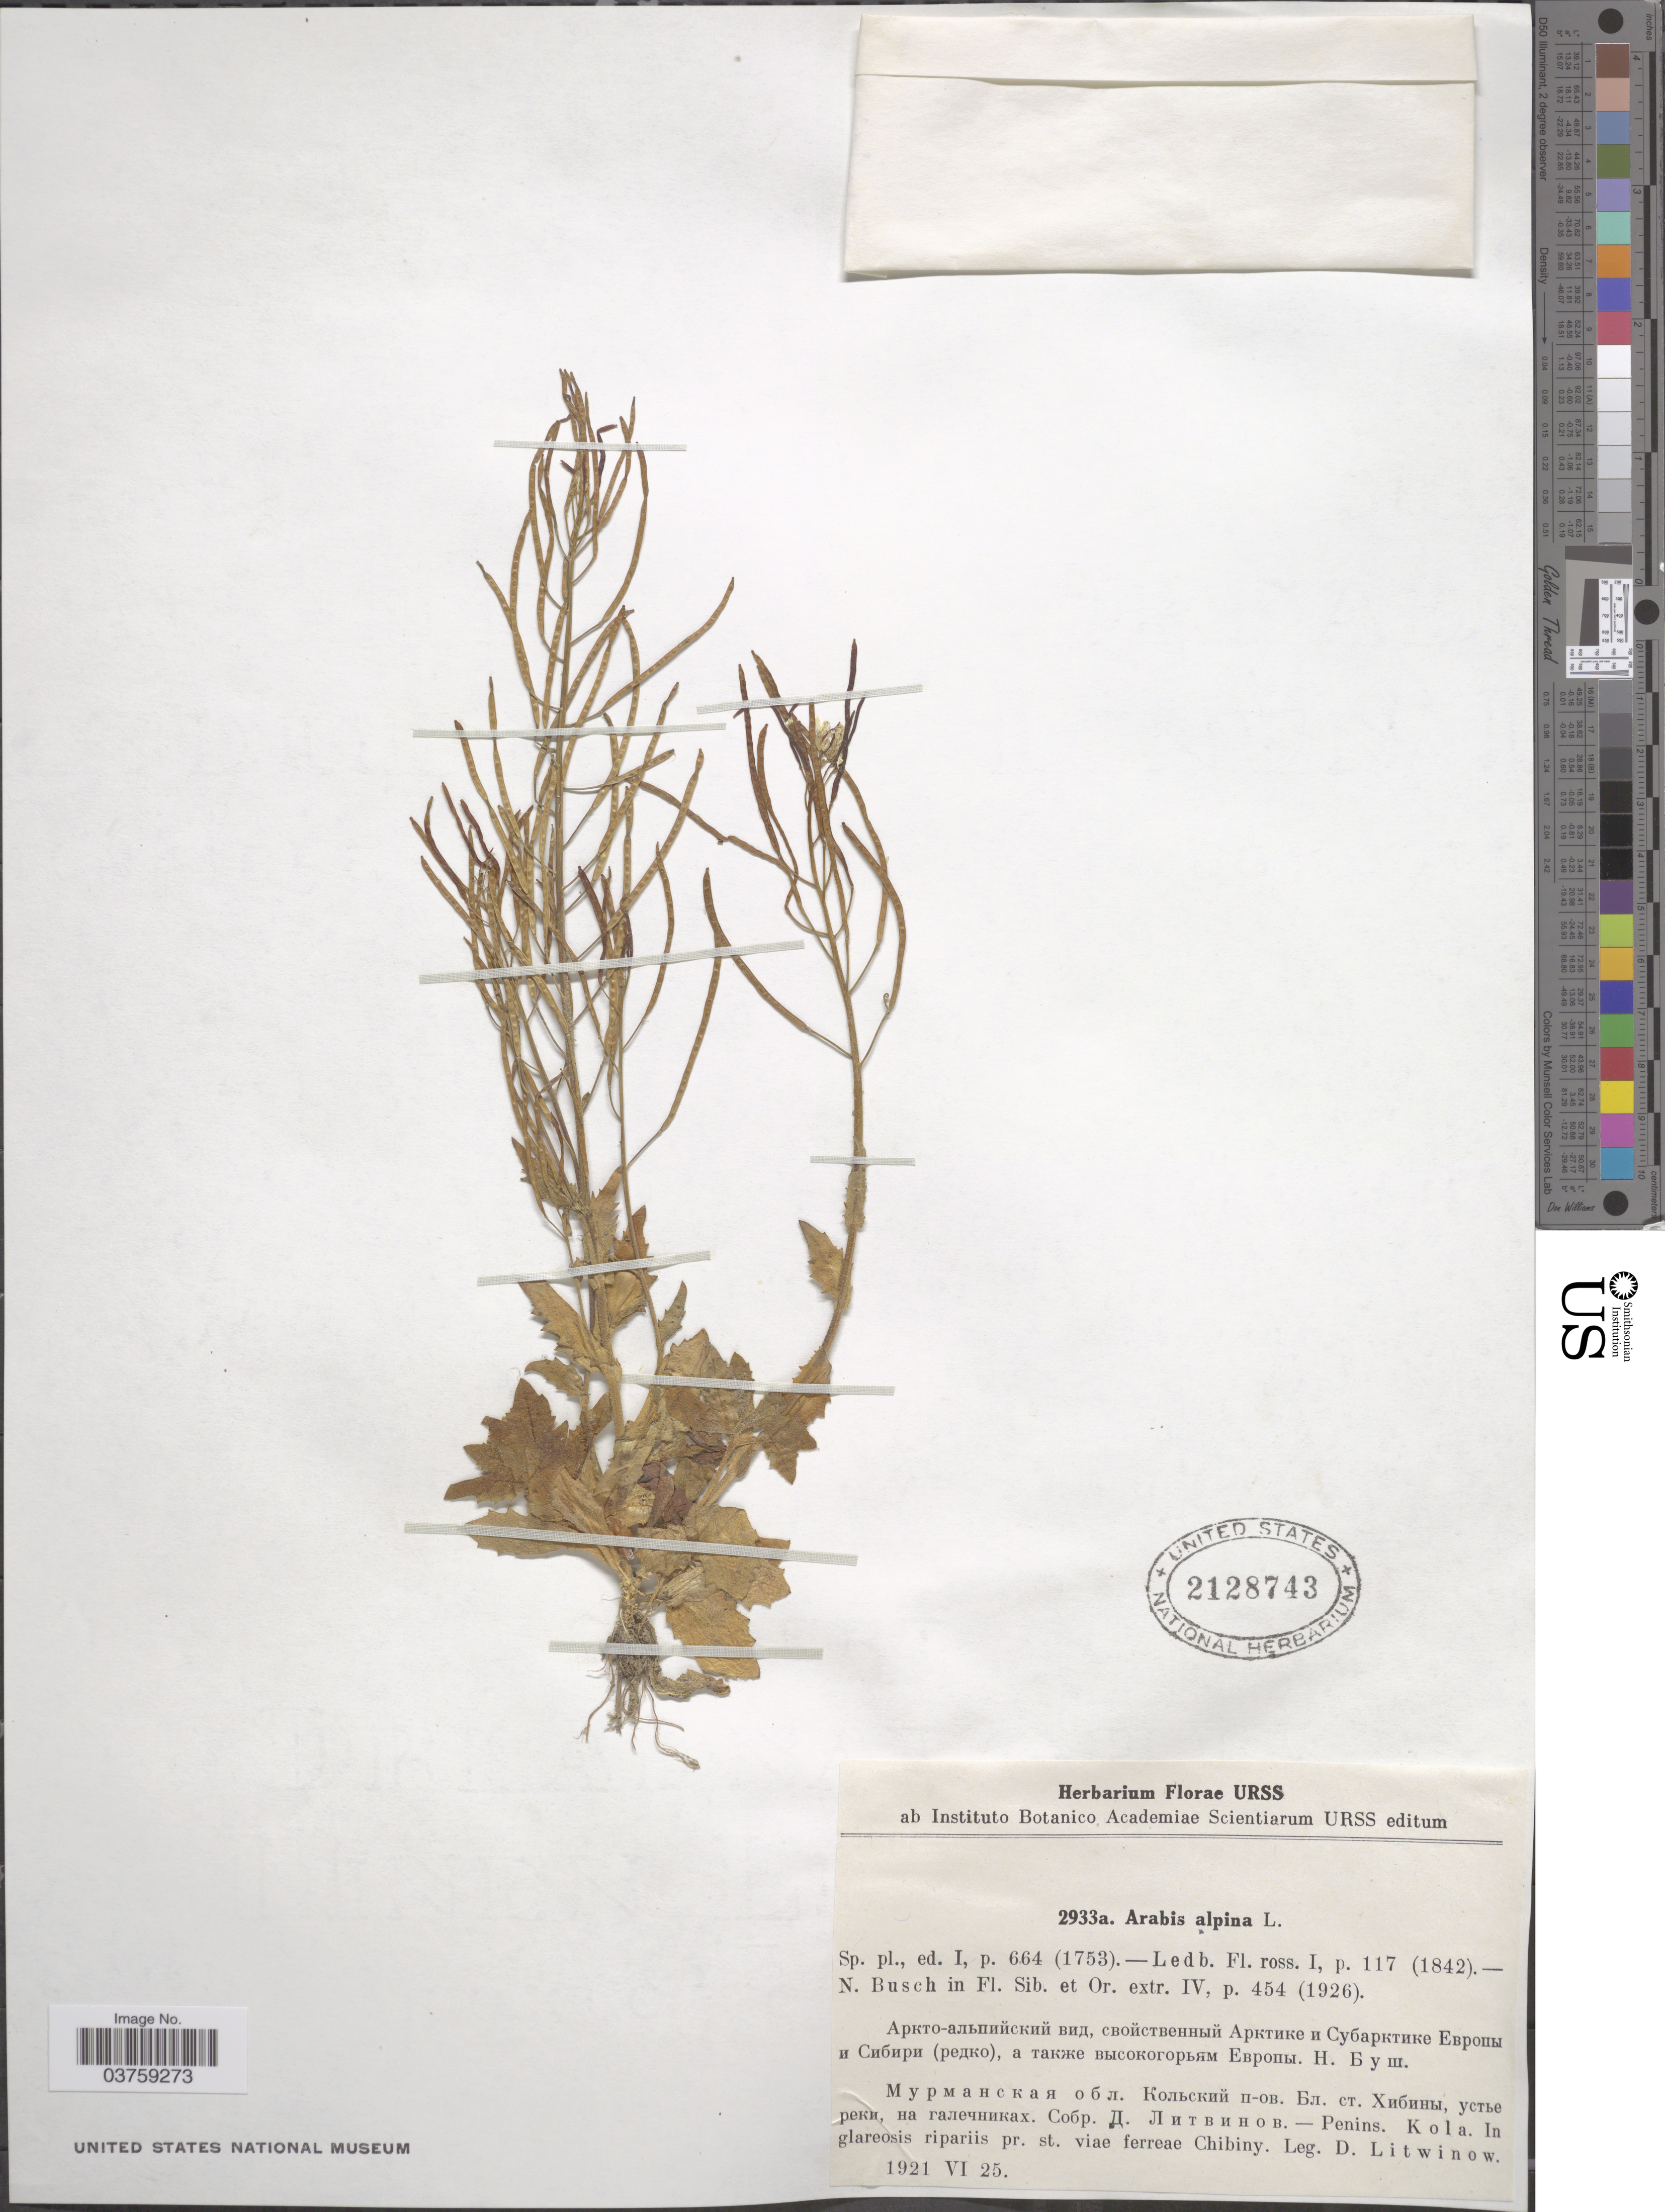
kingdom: Plantae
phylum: Tracheophyta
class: Magnoliopsida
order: Brassicales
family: Brassicaceae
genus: Arabis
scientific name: Arabis alpina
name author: L.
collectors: D. Litwinow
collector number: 2933a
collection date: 1921-06-25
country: Russian Federation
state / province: Murmansk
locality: Penins. Kola. In glareosis ripariis pr. st. viæ ferreæ Chibiny.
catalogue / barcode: US 2128743